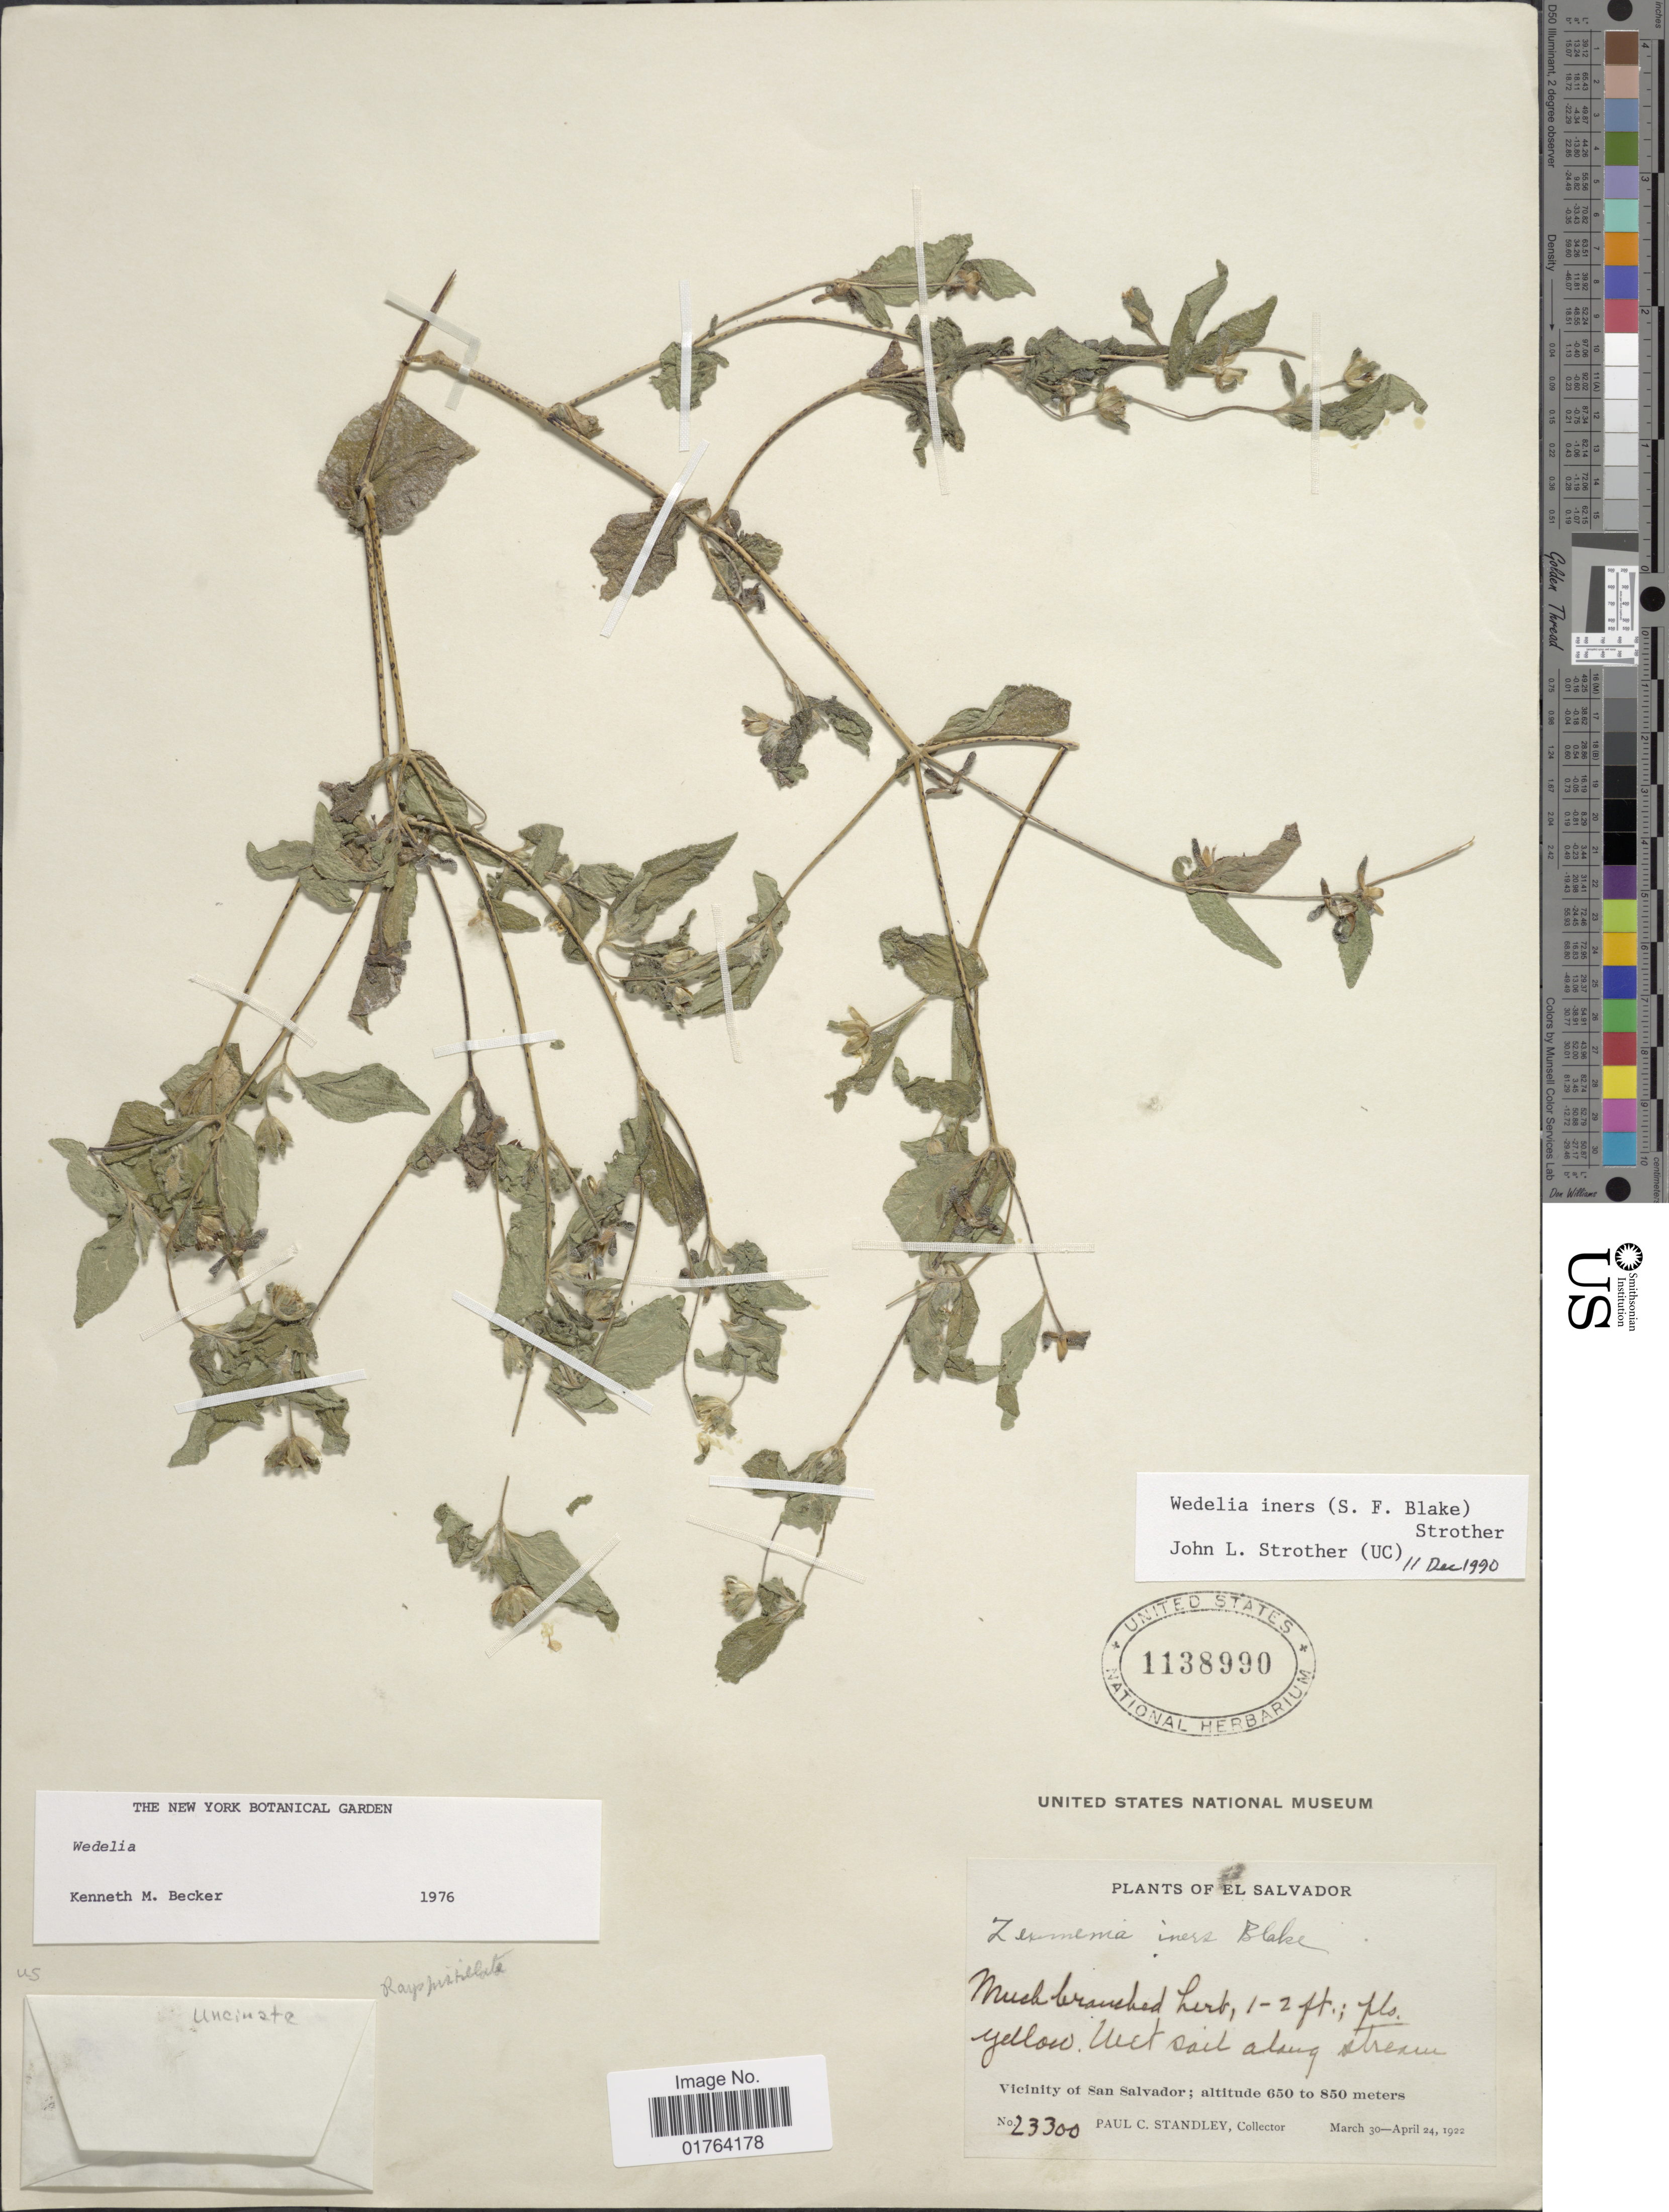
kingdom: Plantae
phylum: Tracheophyta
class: Magnoliopsida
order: Asterales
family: Asteraceae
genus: Wedelia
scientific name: Wedelia iners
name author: (S.F. Blake) Strother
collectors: P. C. Standley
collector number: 23300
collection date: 1922-03-30/1922-04-24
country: El Salvador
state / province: San Salvador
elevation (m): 650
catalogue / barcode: US 1138990